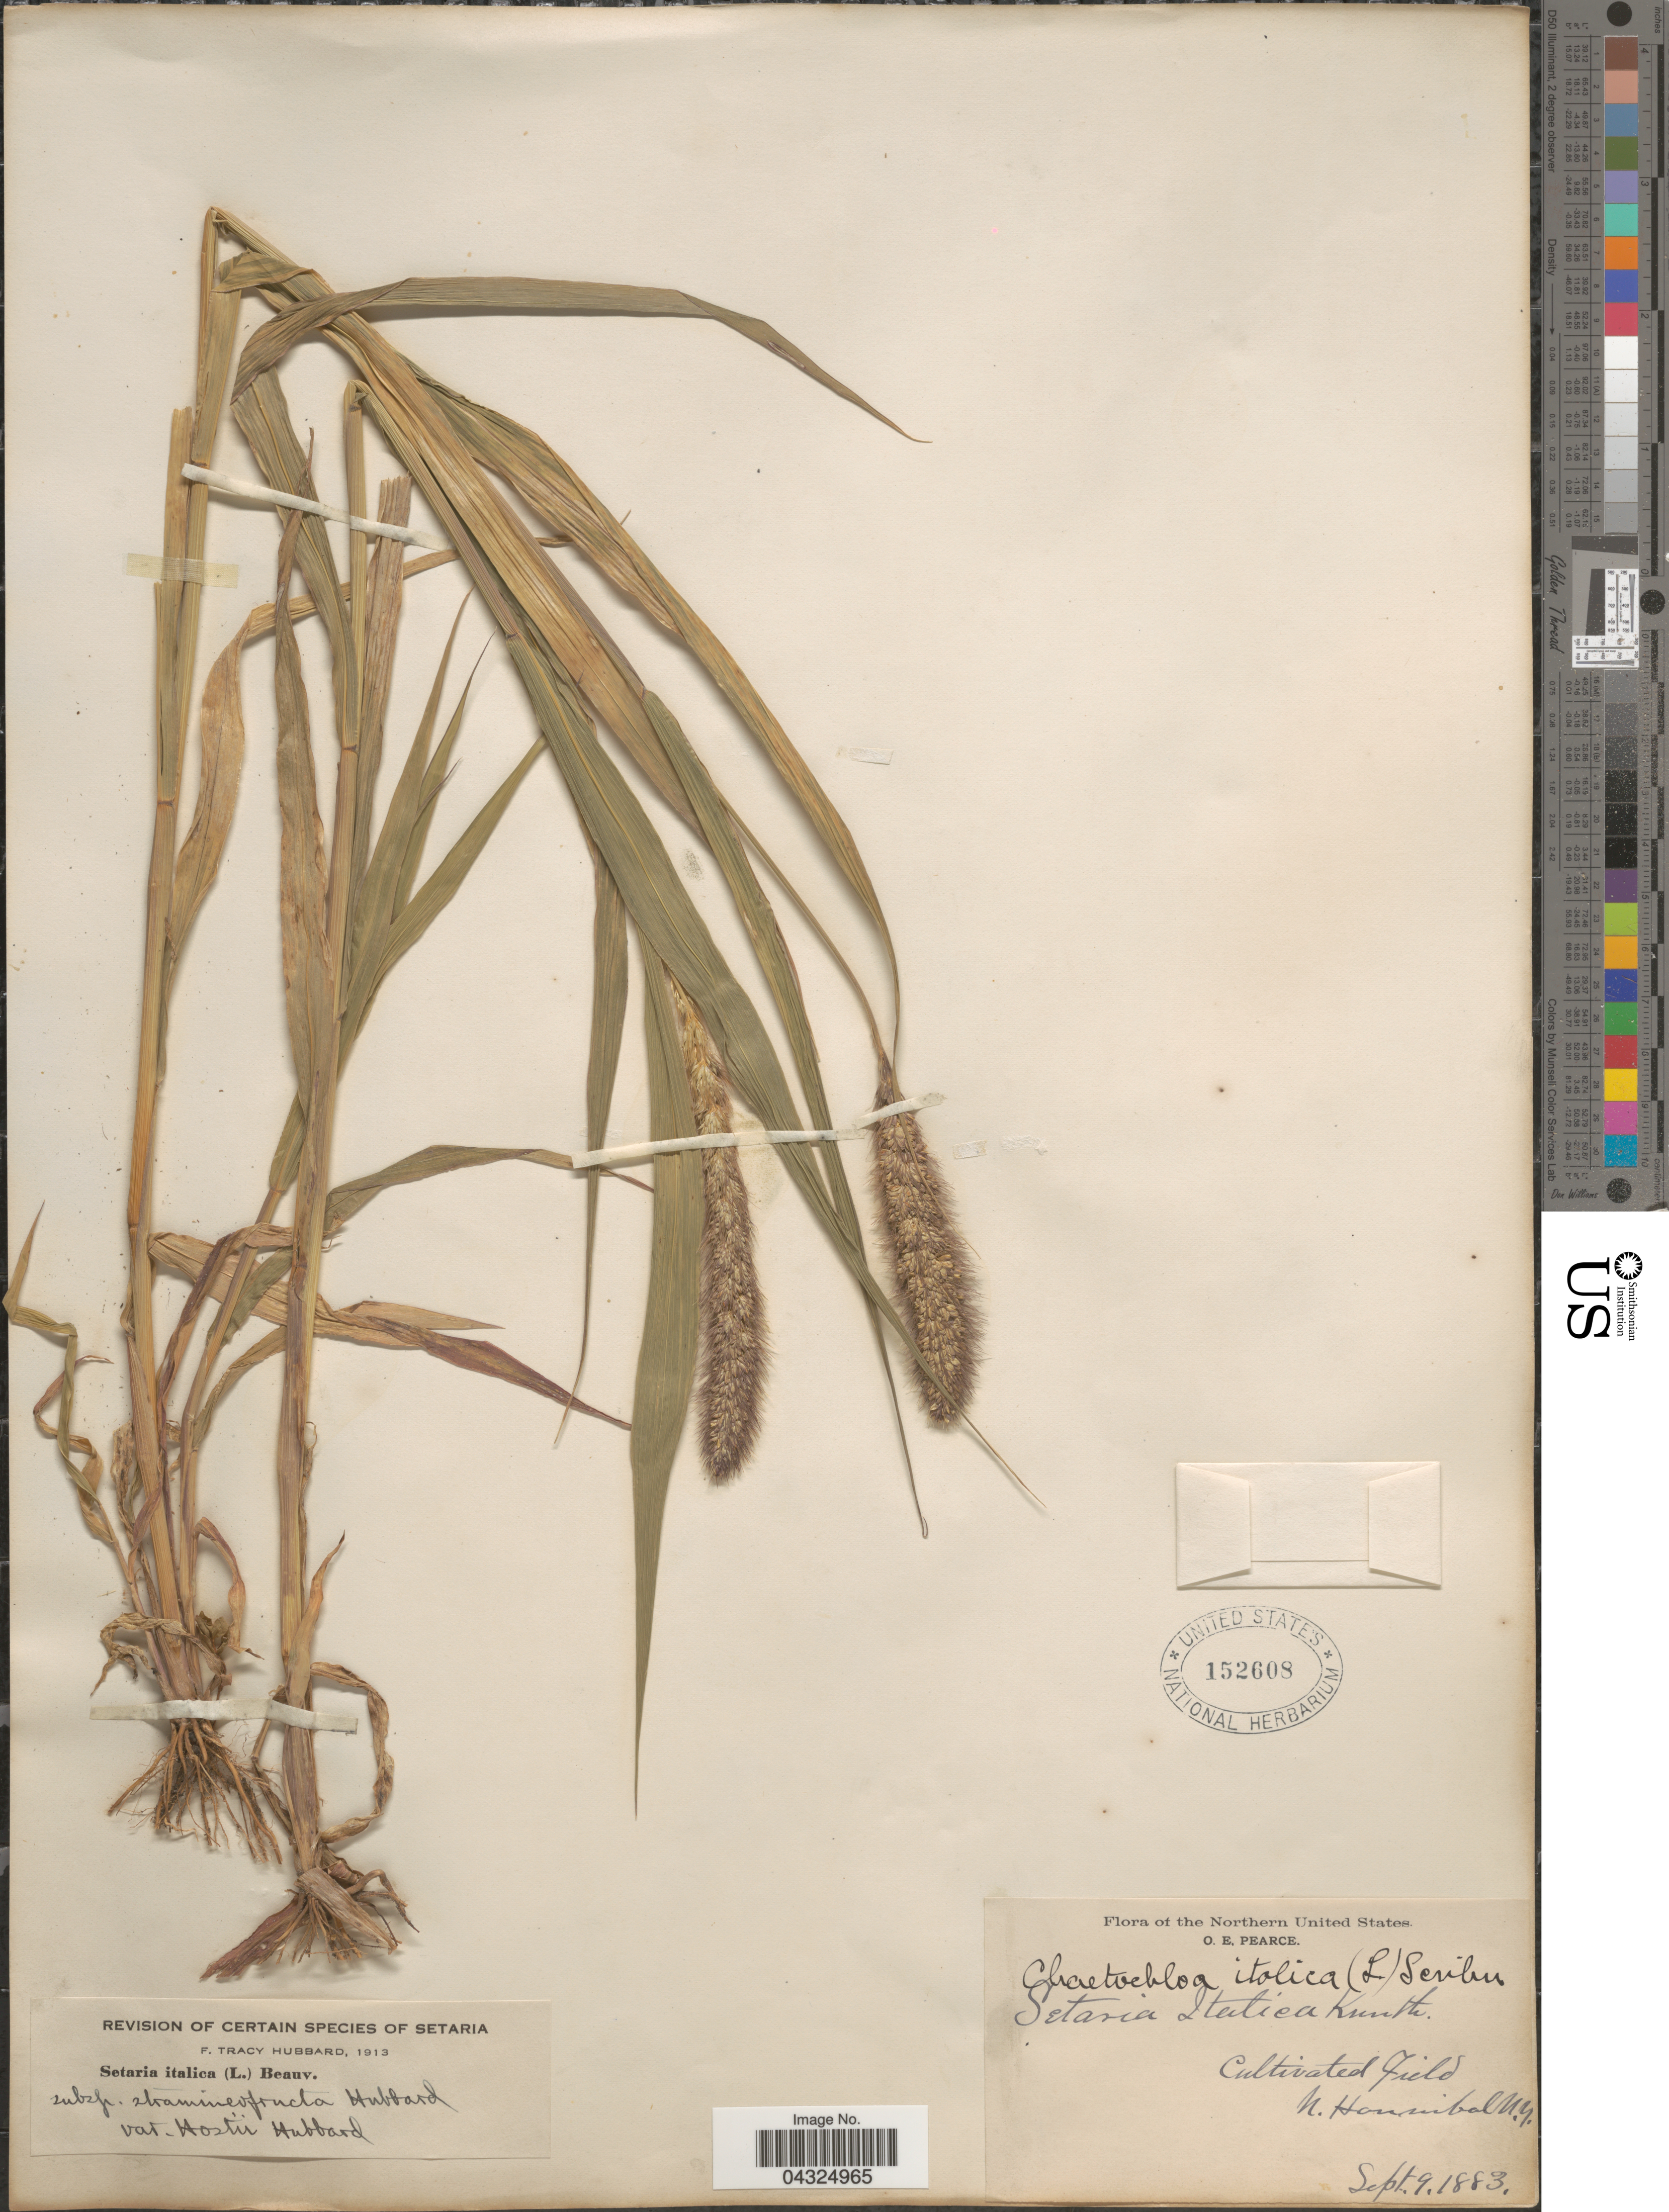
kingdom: Plantae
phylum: Tracheophyta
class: Liliopsida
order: Poales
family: Poaceae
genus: Setaria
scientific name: Setaria italica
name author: (L.) P. Beauv.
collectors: O. E. Pearce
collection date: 1883-09-09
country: United States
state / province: New York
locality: Northern United States. N. Hannibal.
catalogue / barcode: US 152608